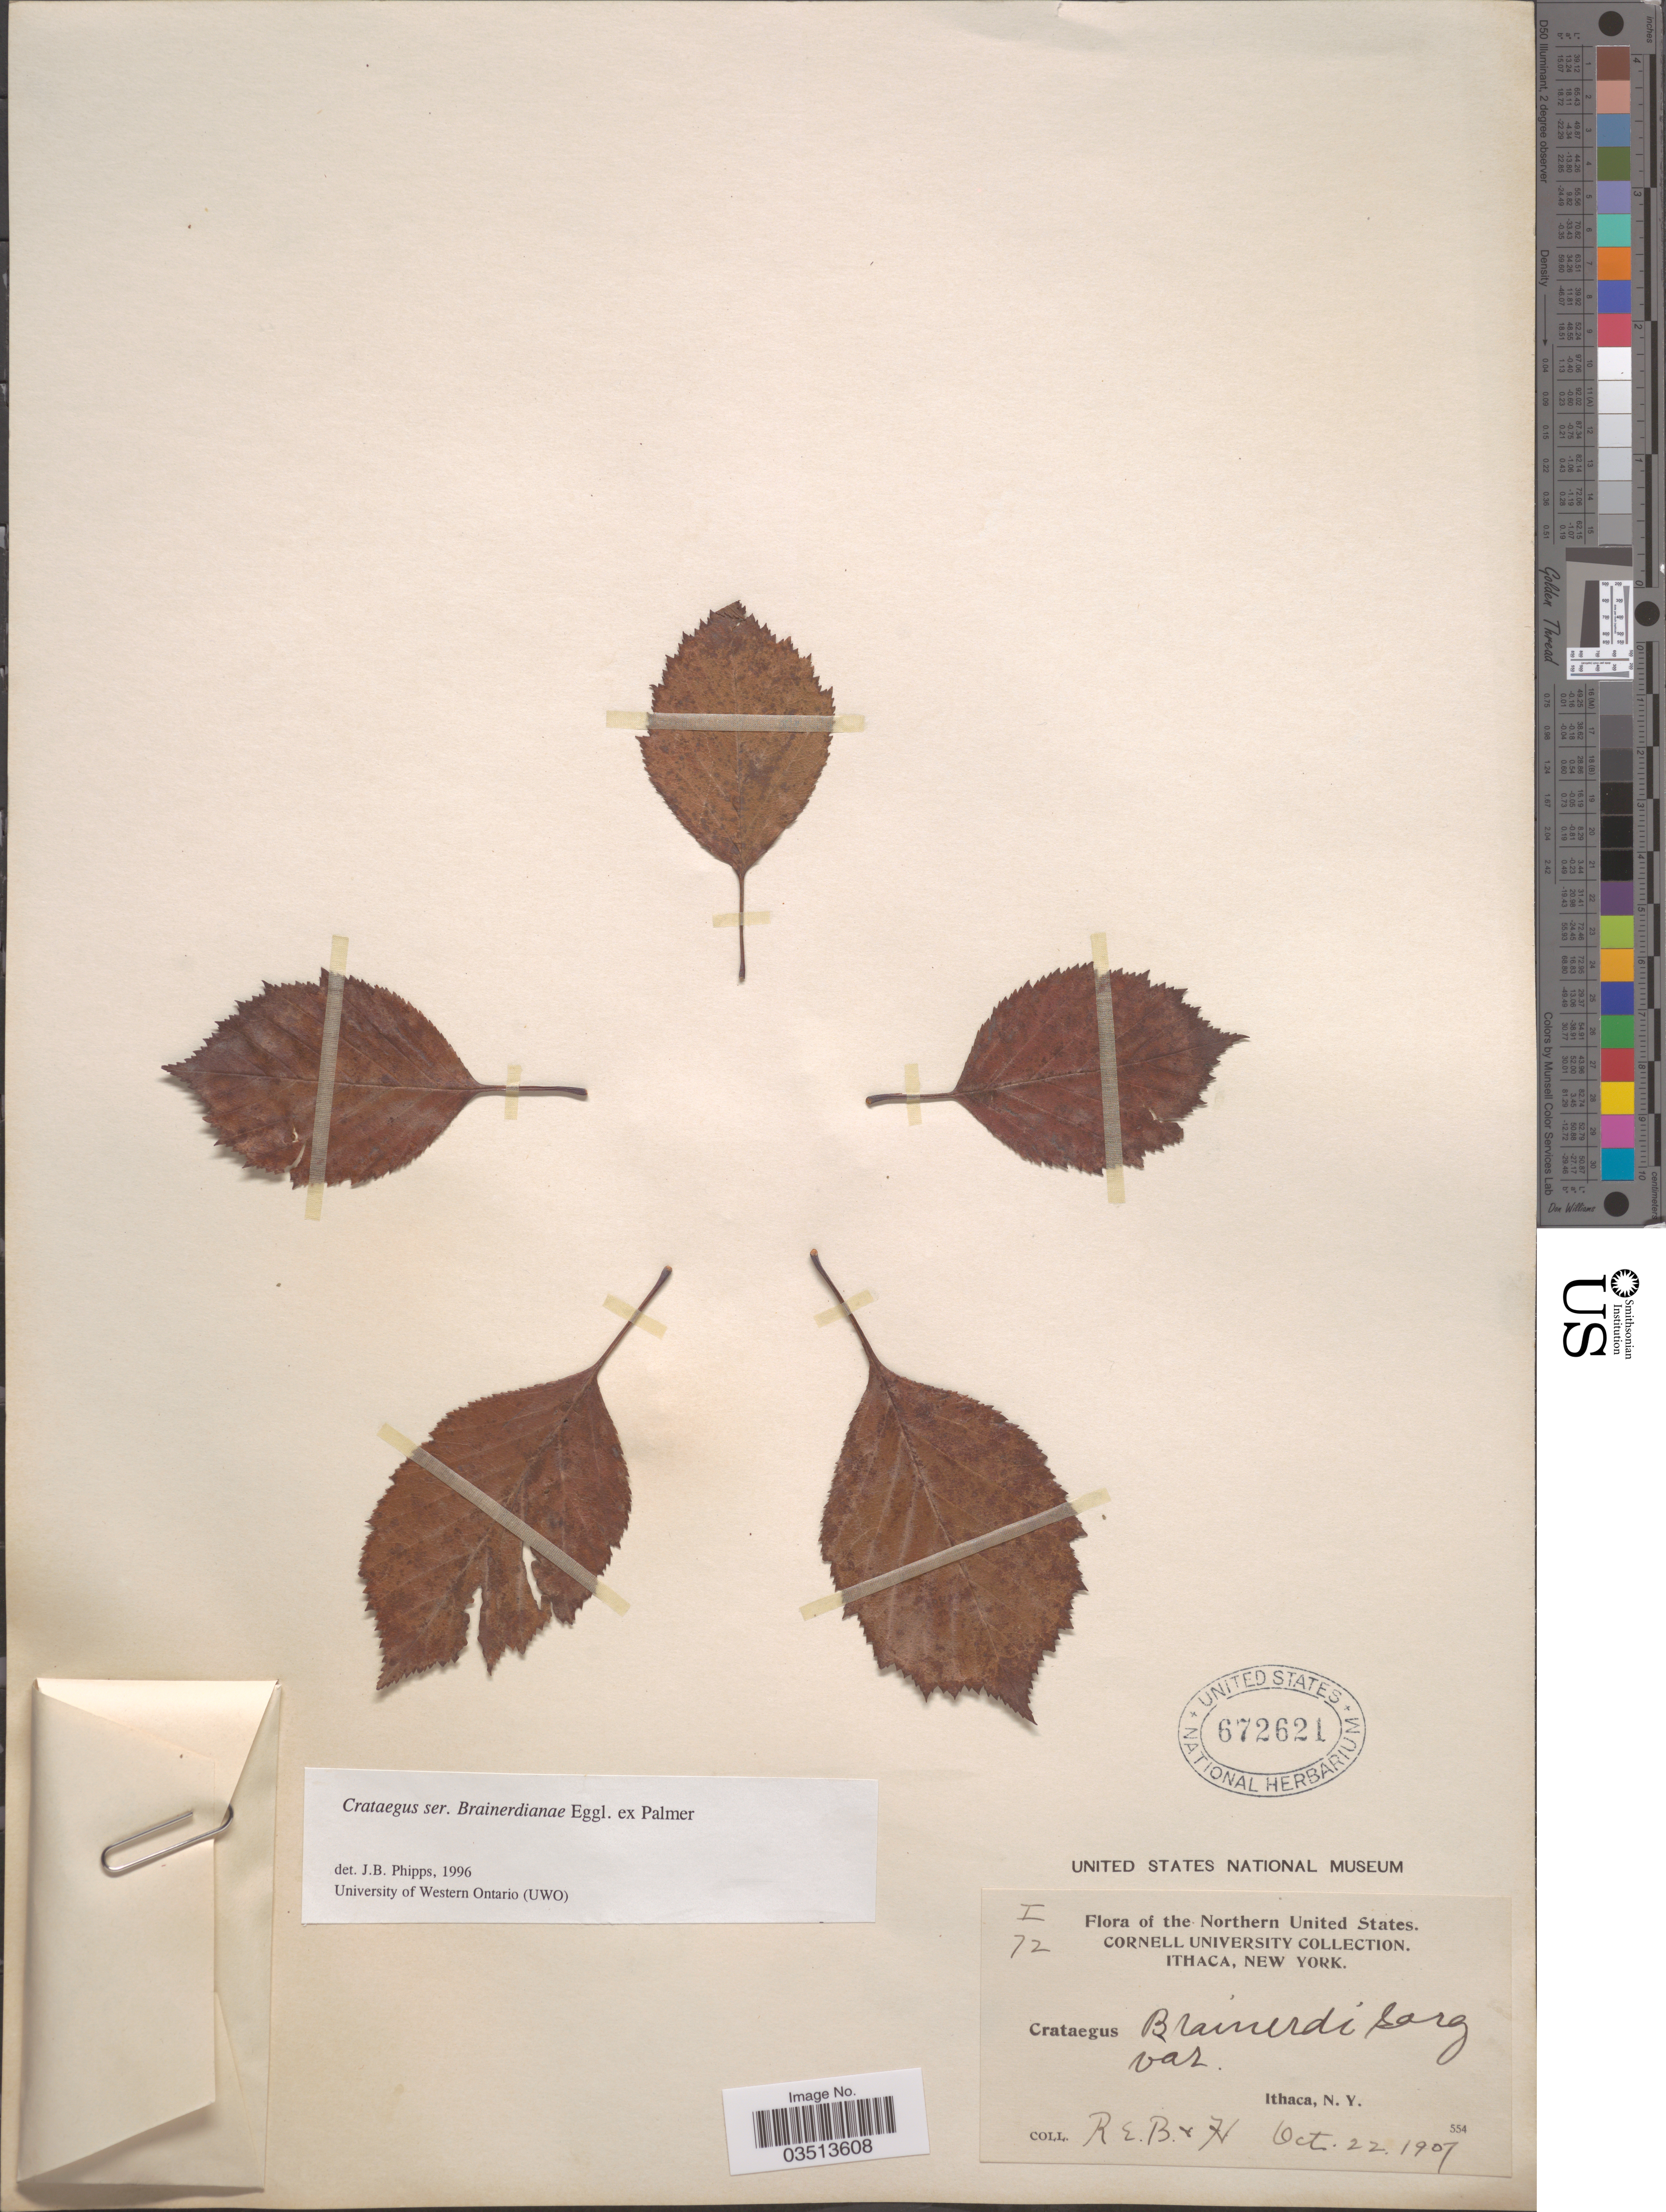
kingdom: Plantae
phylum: Tracheophyta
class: Magnoliopsida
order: Rosales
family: Rosaceae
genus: Crataegus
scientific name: Crataegus brainerdii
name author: Sarg.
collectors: R.E.B. & H.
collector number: I72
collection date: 1907-10-22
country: United States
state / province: New York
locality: Northern United States. Ithaca.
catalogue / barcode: US 672621